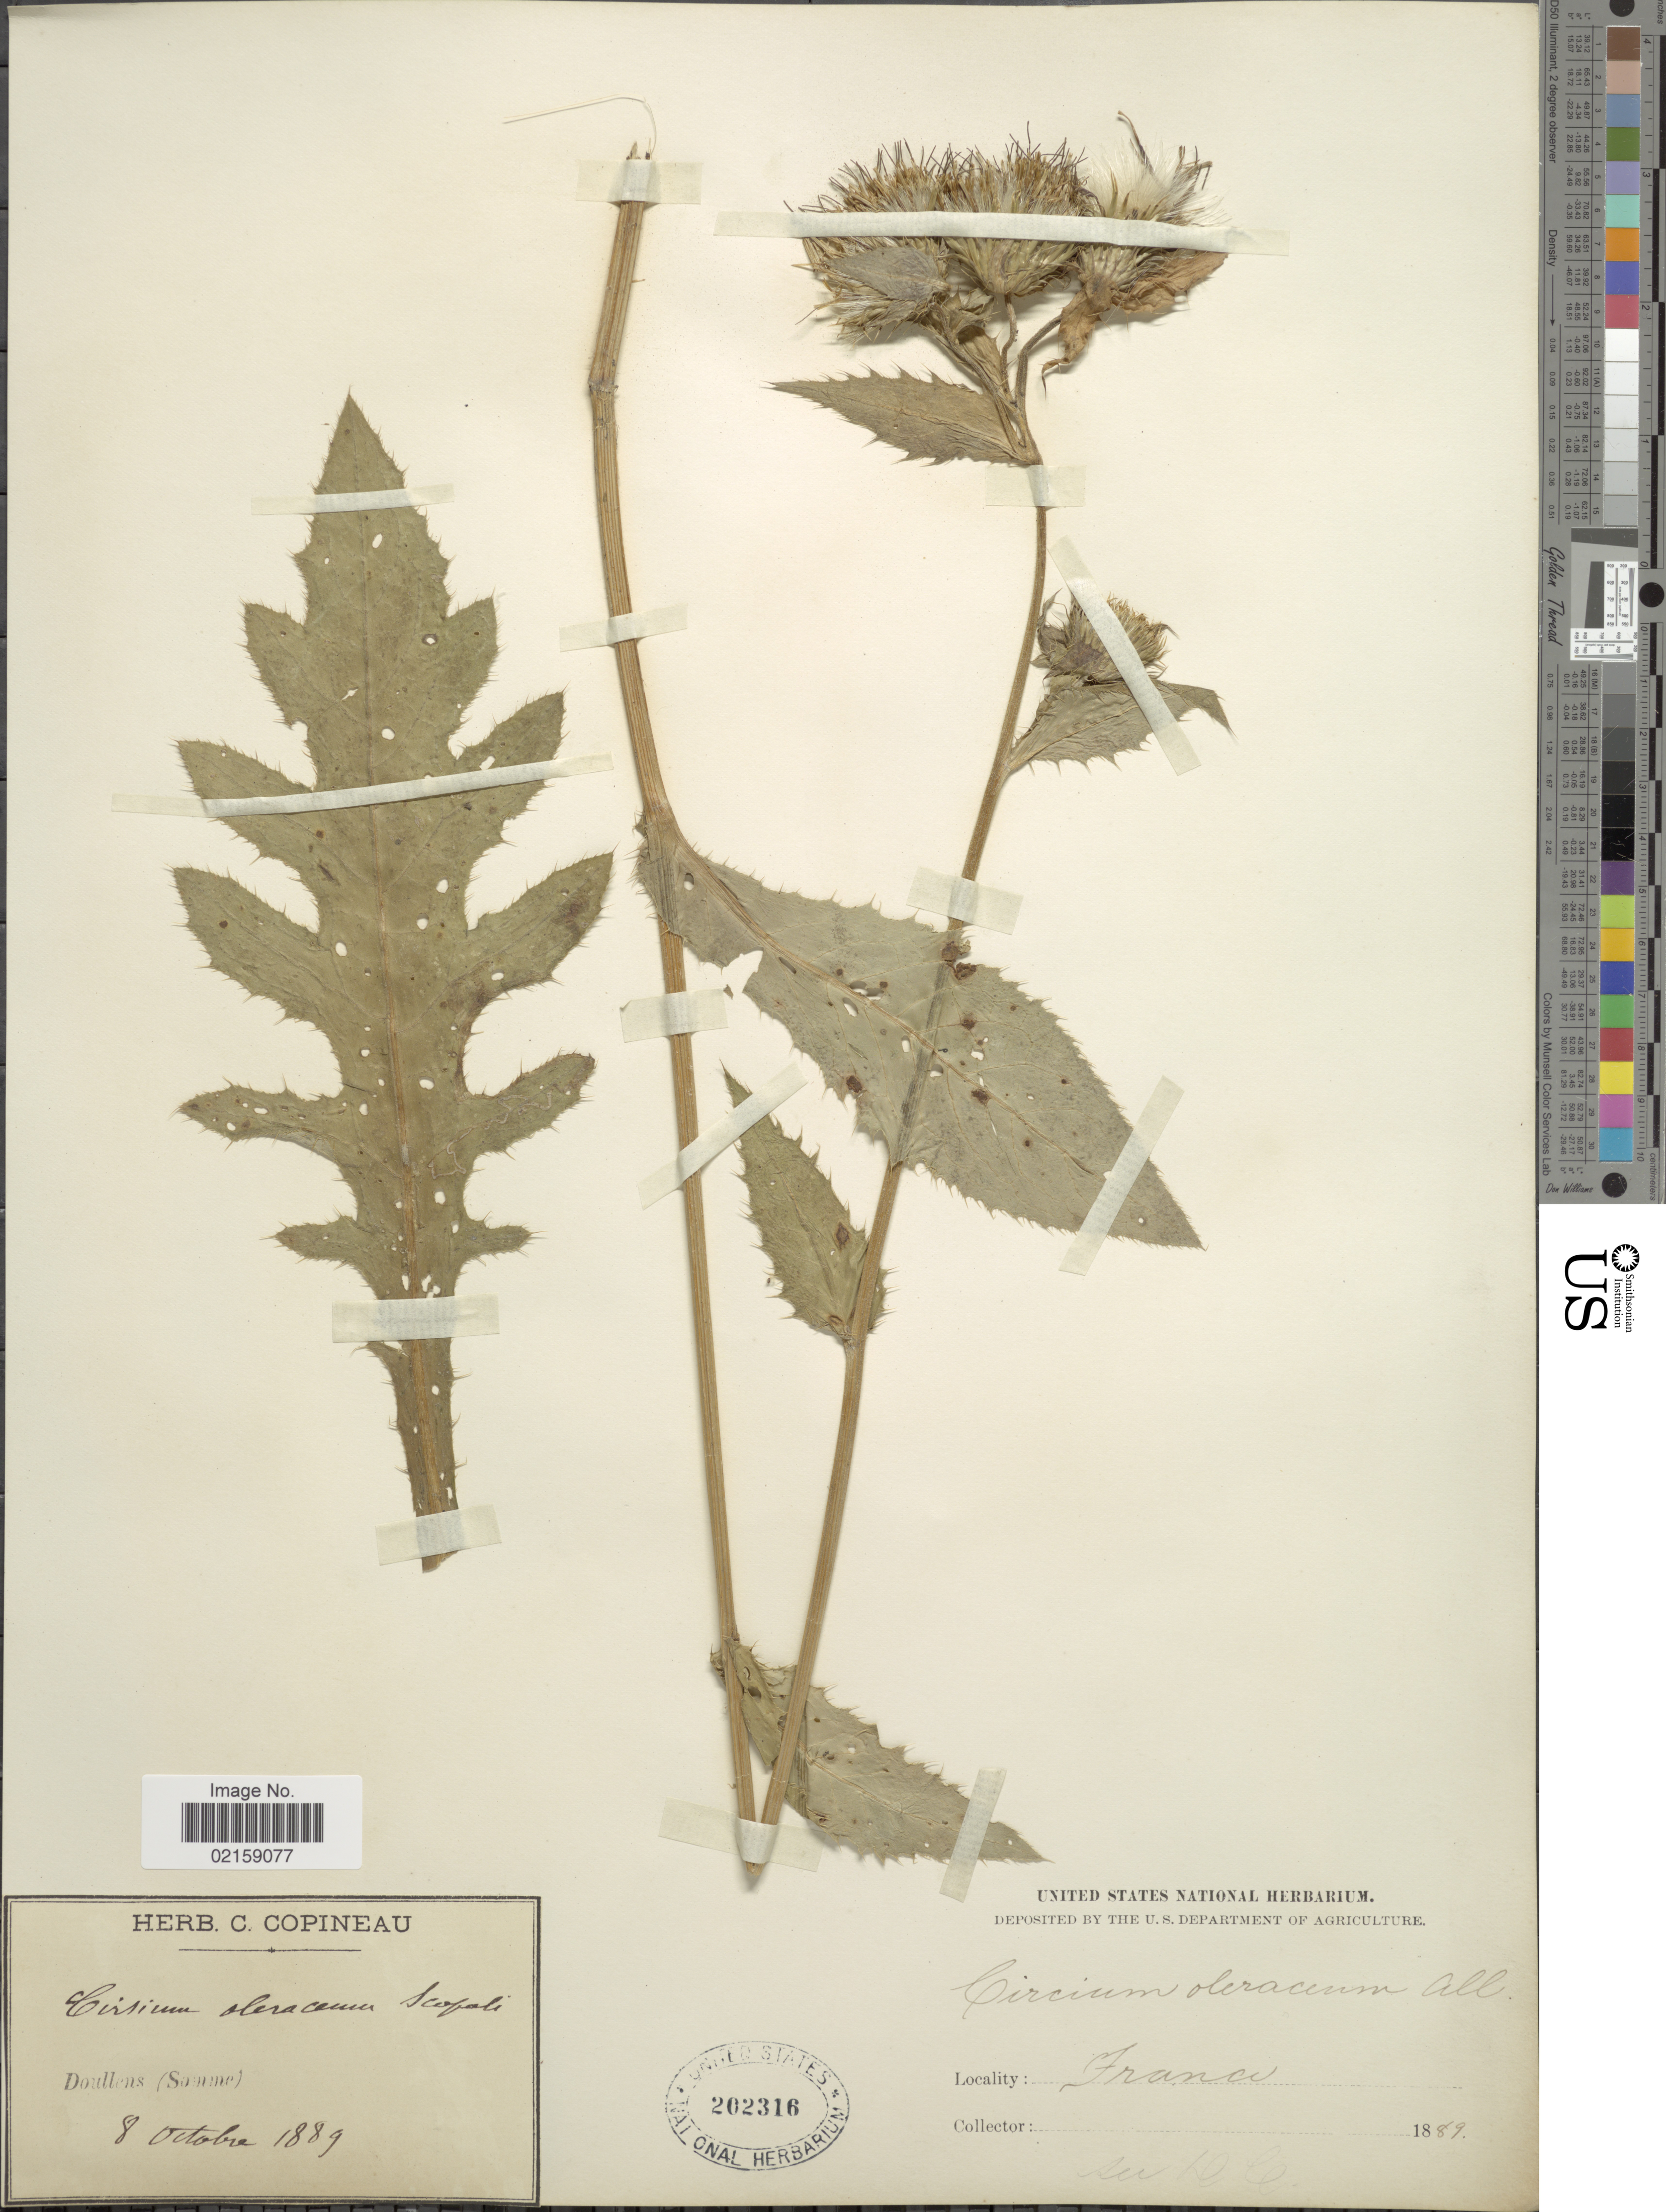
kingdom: Plantae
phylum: Tracheophyta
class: Magnoliopsida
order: Asterales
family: Asteraceae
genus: Cirsium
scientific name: Cirsium oleraceum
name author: (L.) Scop.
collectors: ex herb. C. Copineau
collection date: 1889-10-08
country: France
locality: Doullens (Somme)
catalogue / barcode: US 202316